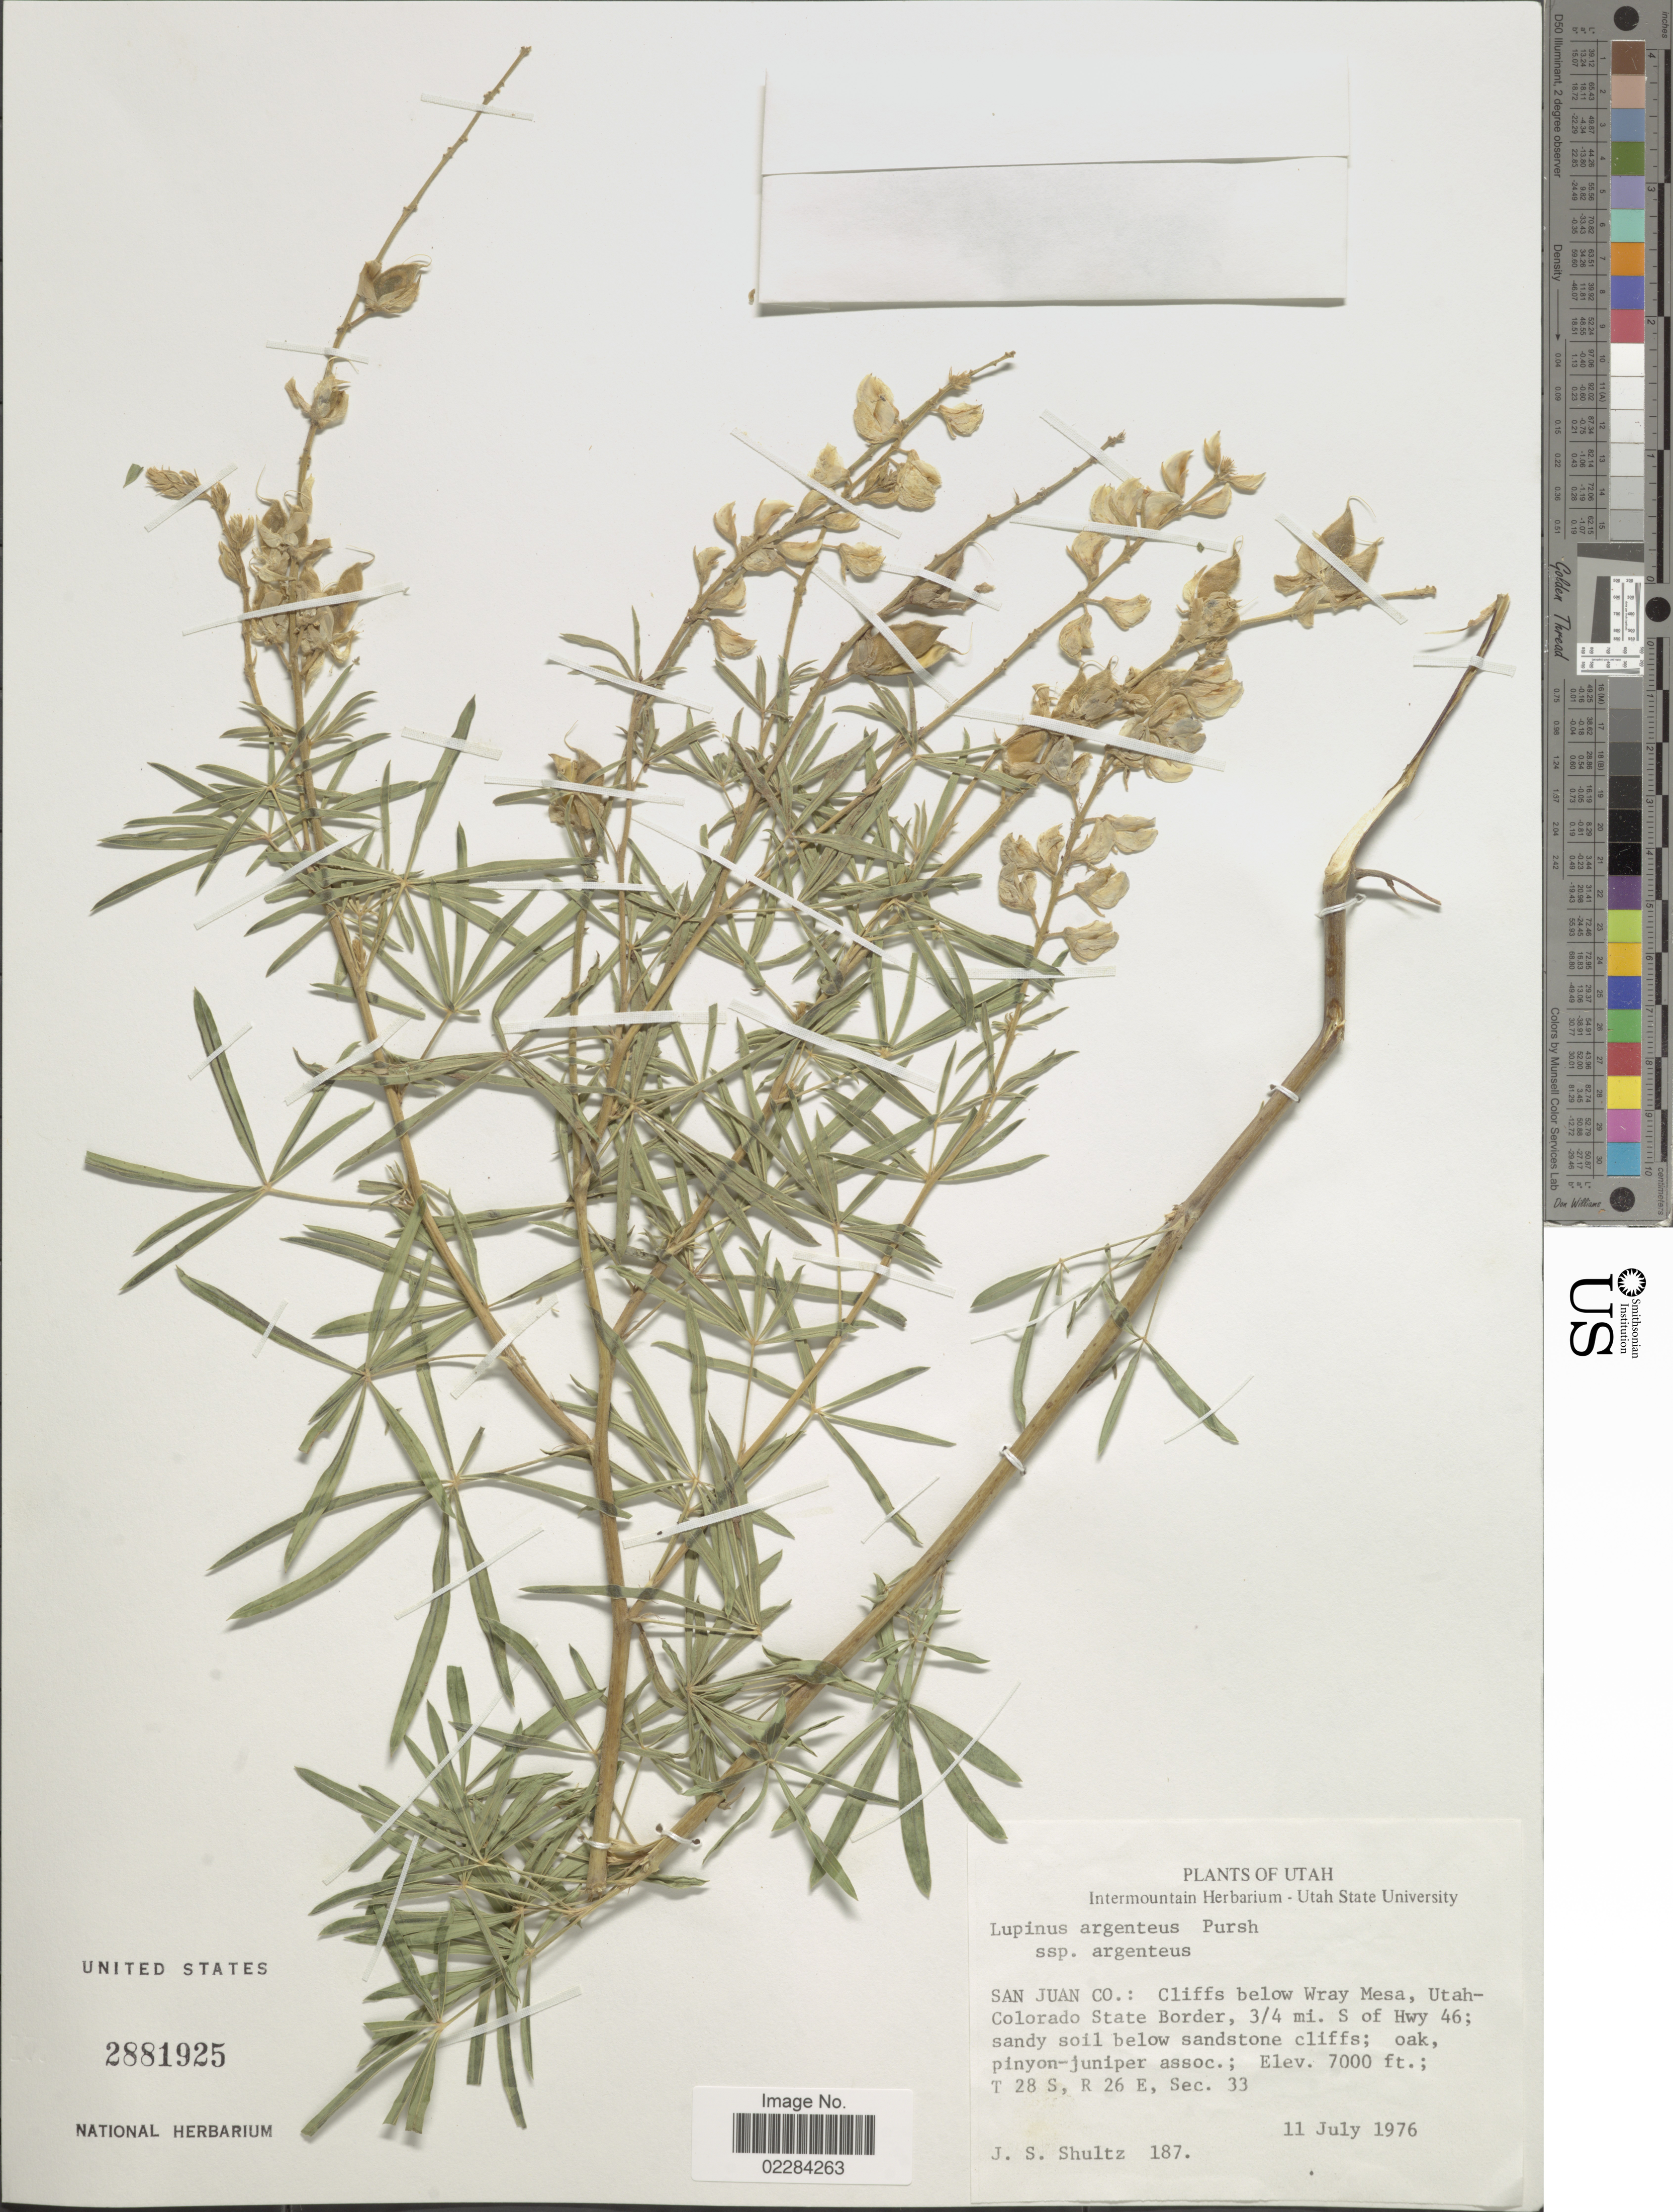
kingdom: Plantae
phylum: Tracheophyta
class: Magnoliopsida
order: Fabales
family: Fabaceae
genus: Lupinus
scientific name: Lupinus argenteus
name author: Pursh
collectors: J. Shultz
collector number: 187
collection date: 1976-07-11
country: United States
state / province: Utah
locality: San Juan Co.: Cliffs below Wray Mesa, Utah-Colorado State Border, 3/4 mi. S. of Hwy 46; sandy soil below sandstone cliff. T 28s, R 26 E, Sec. 33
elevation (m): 2134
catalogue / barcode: US 2881925